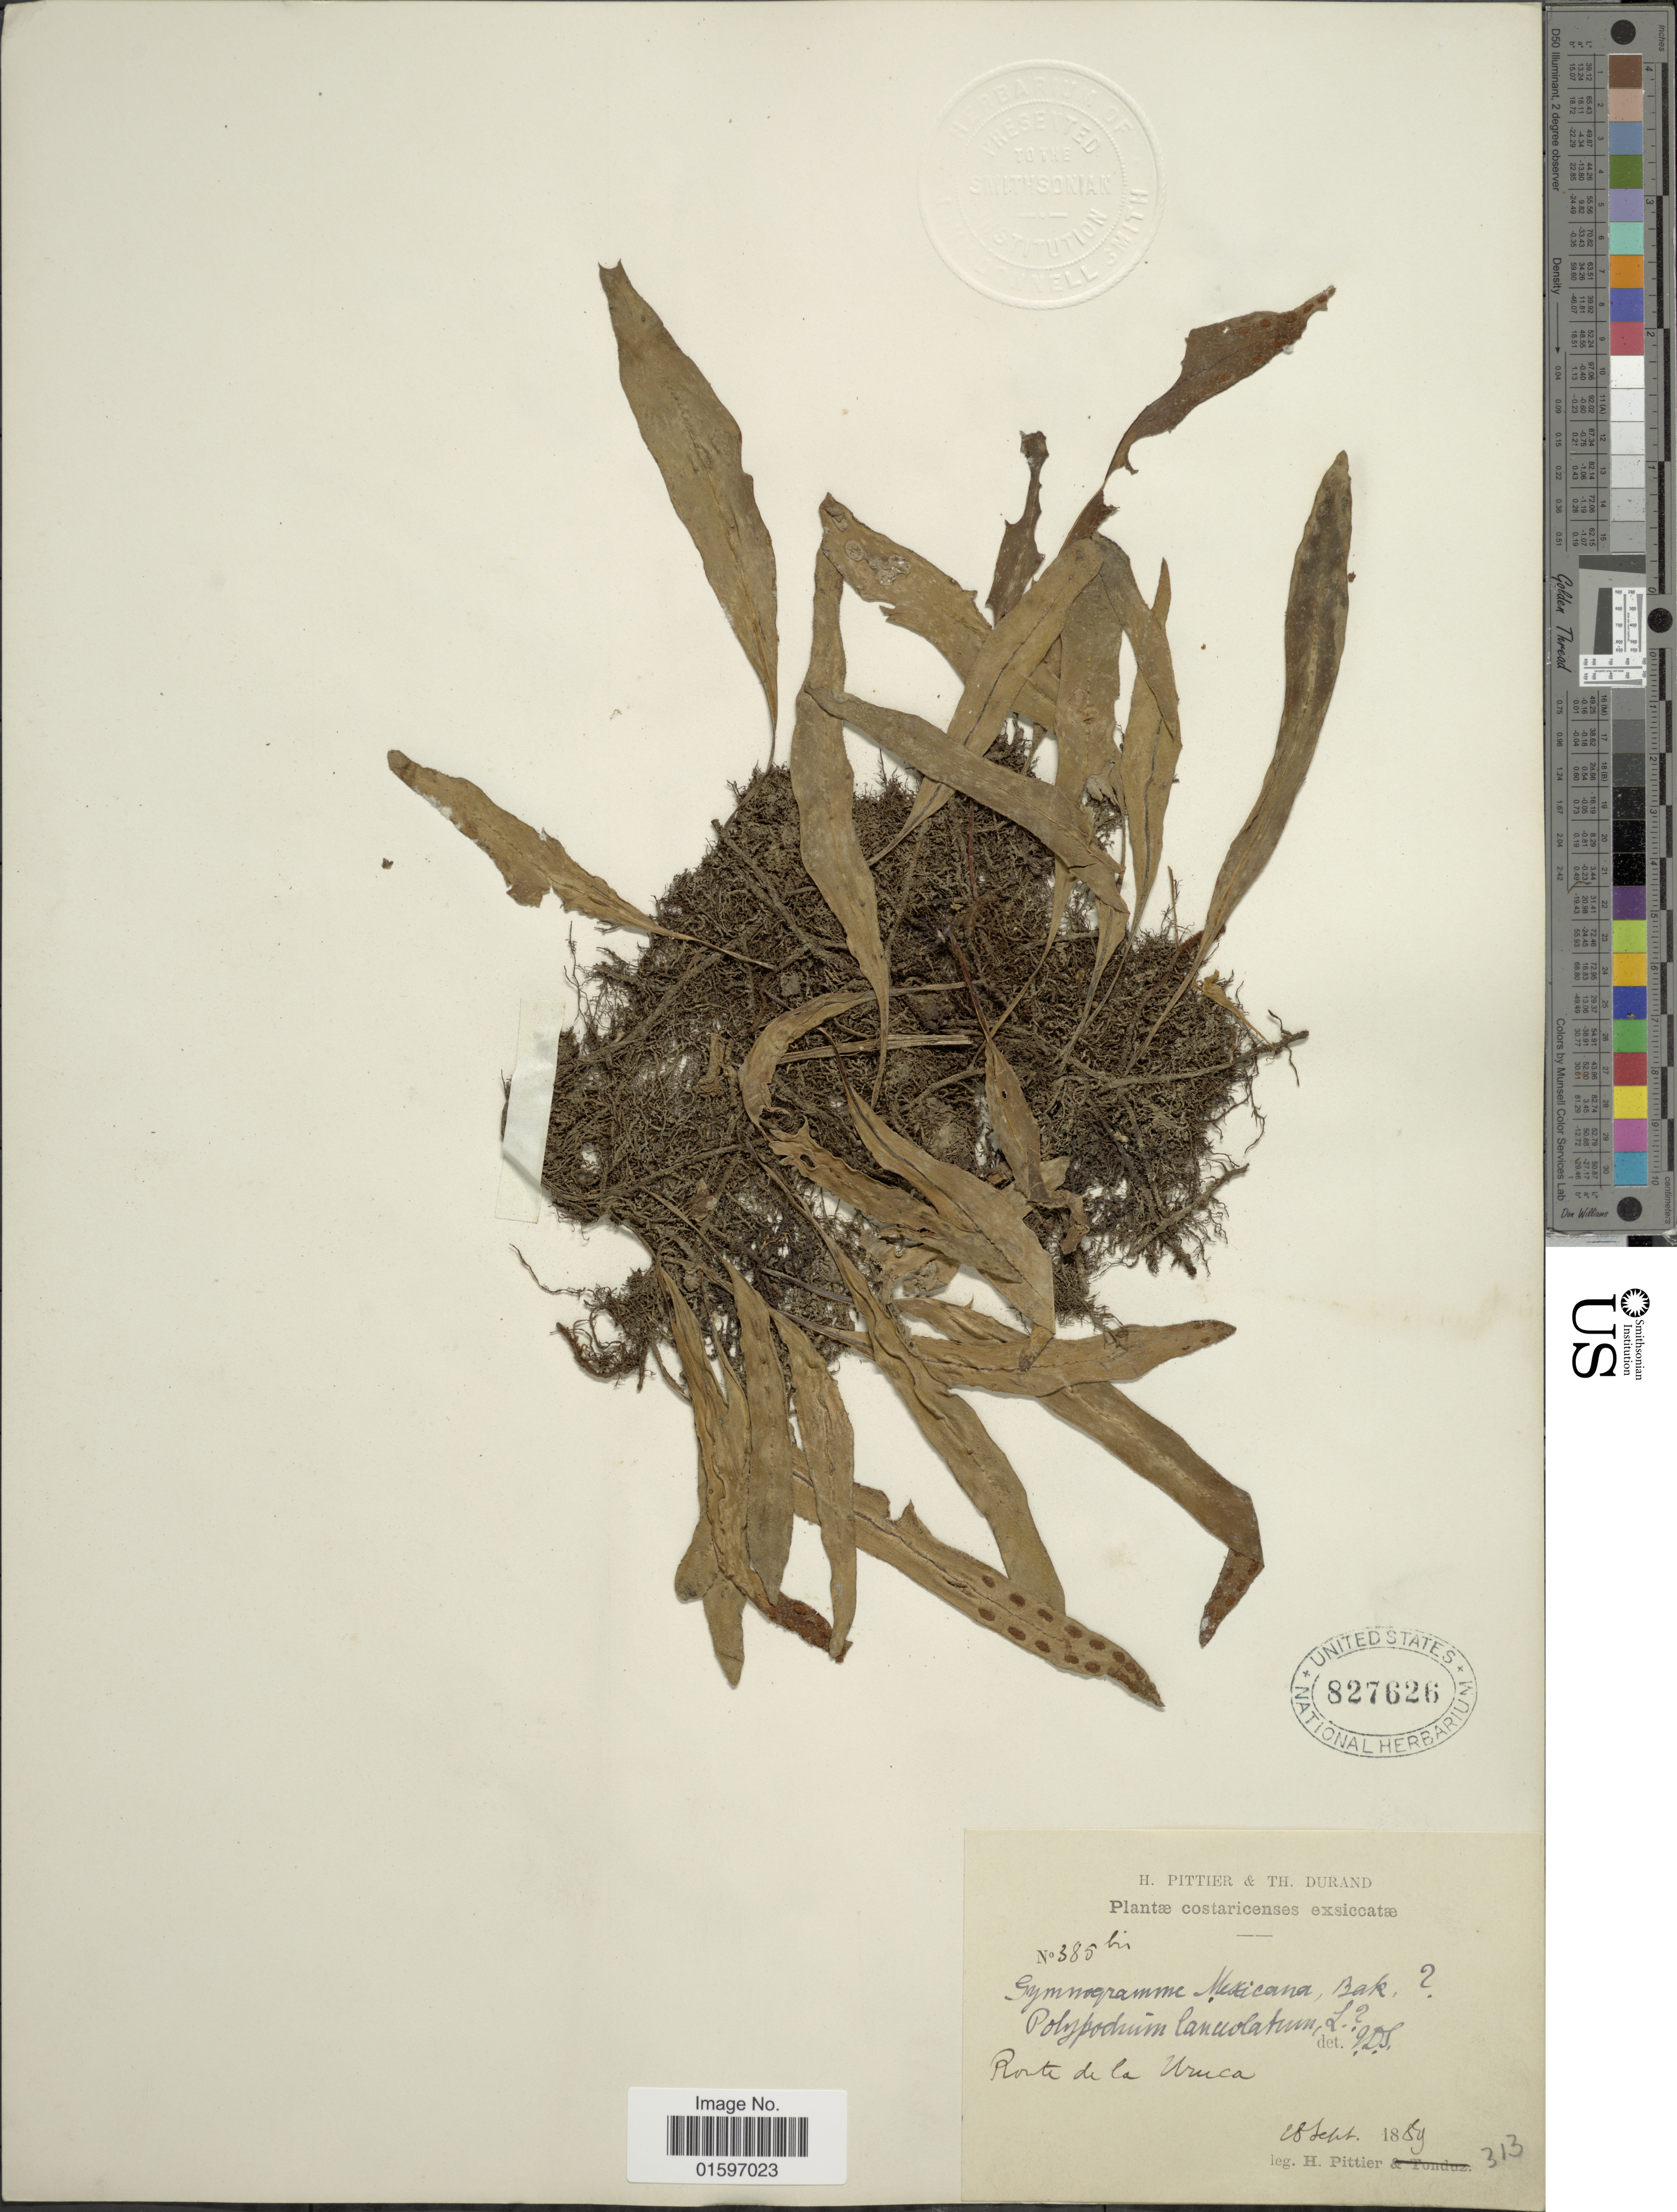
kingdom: Plantae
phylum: Tracheophyta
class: Polypodiopsida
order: Polypodiales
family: Polypodiaceae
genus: Pleopeltis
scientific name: Pleopeltis astrolepis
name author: (Liebm.) E. Fourn.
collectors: H. F. Pittier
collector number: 385bis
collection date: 1889-09-28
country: Costa Rica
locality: Route de la Uruca.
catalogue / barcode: US 827626